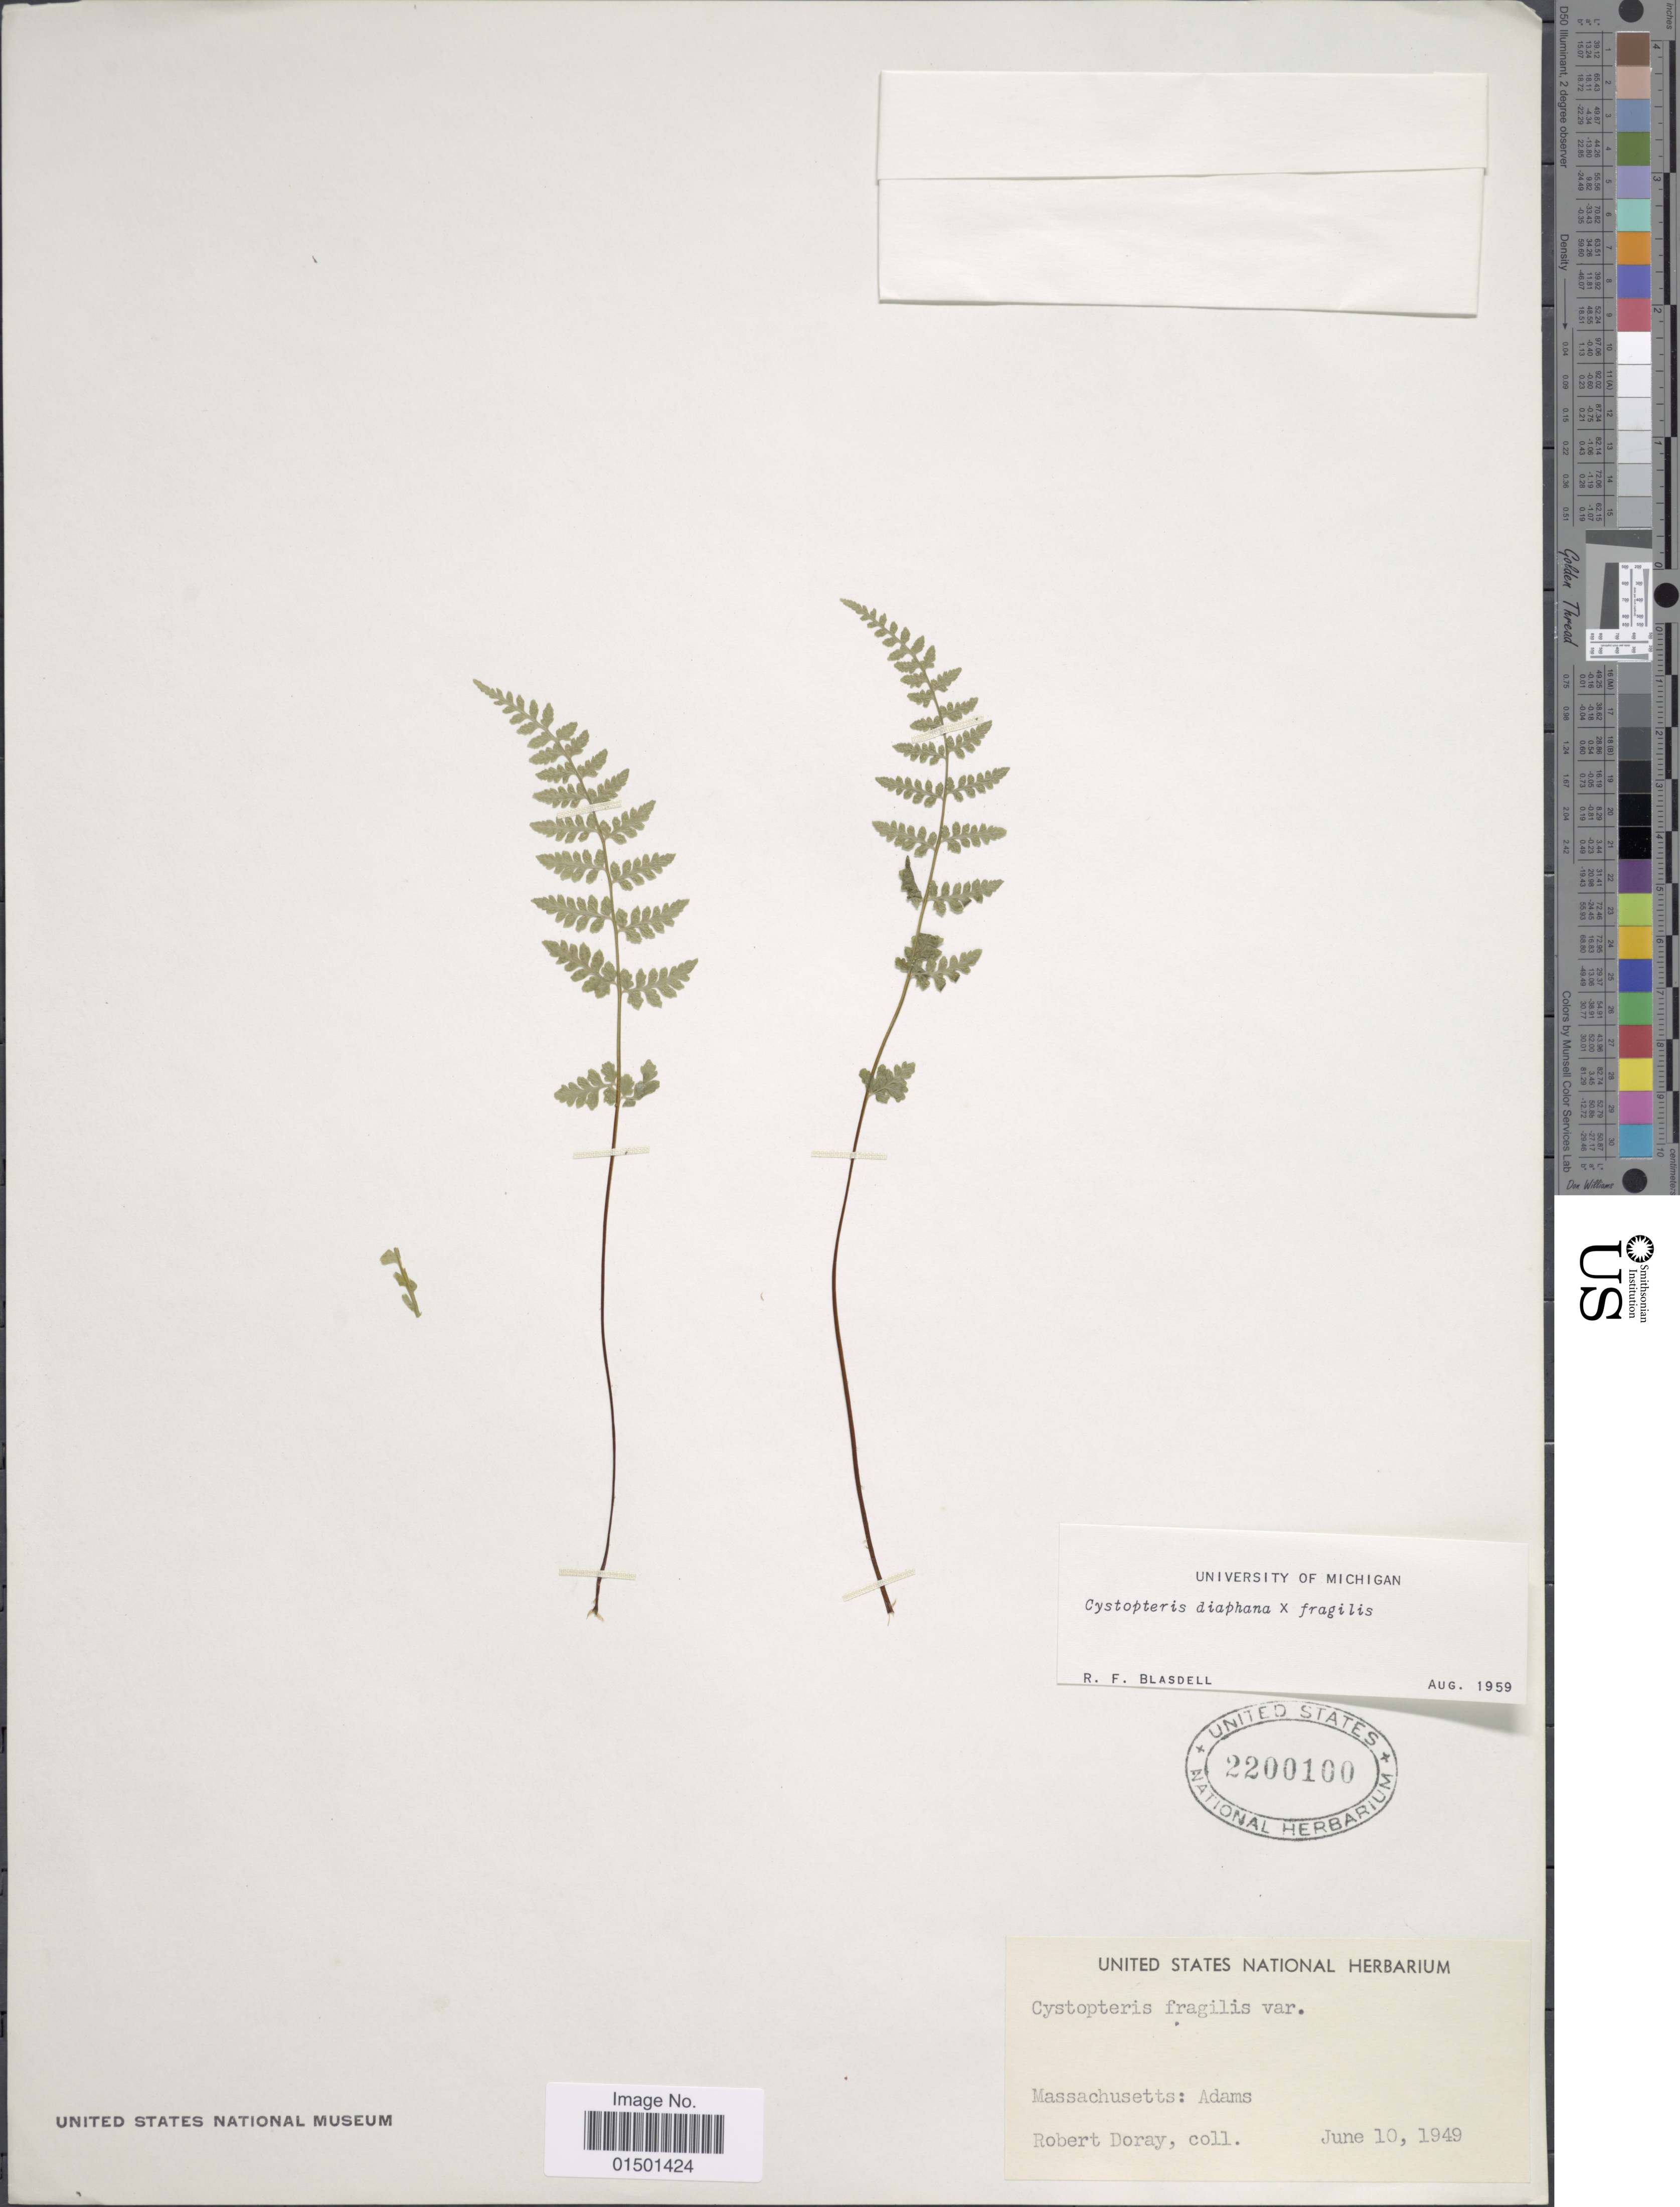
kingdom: Plantae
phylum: Tracheophyta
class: Polypodiopsida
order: Polypodiales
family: Cystopteridaceae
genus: Cystopteris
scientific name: Cystopteris diaphana x C. fragilis (L.) Bernh.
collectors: R. Doray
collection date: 1949-06-10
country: United States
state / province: Massachusetts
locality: Adams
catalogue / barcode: US 2200100